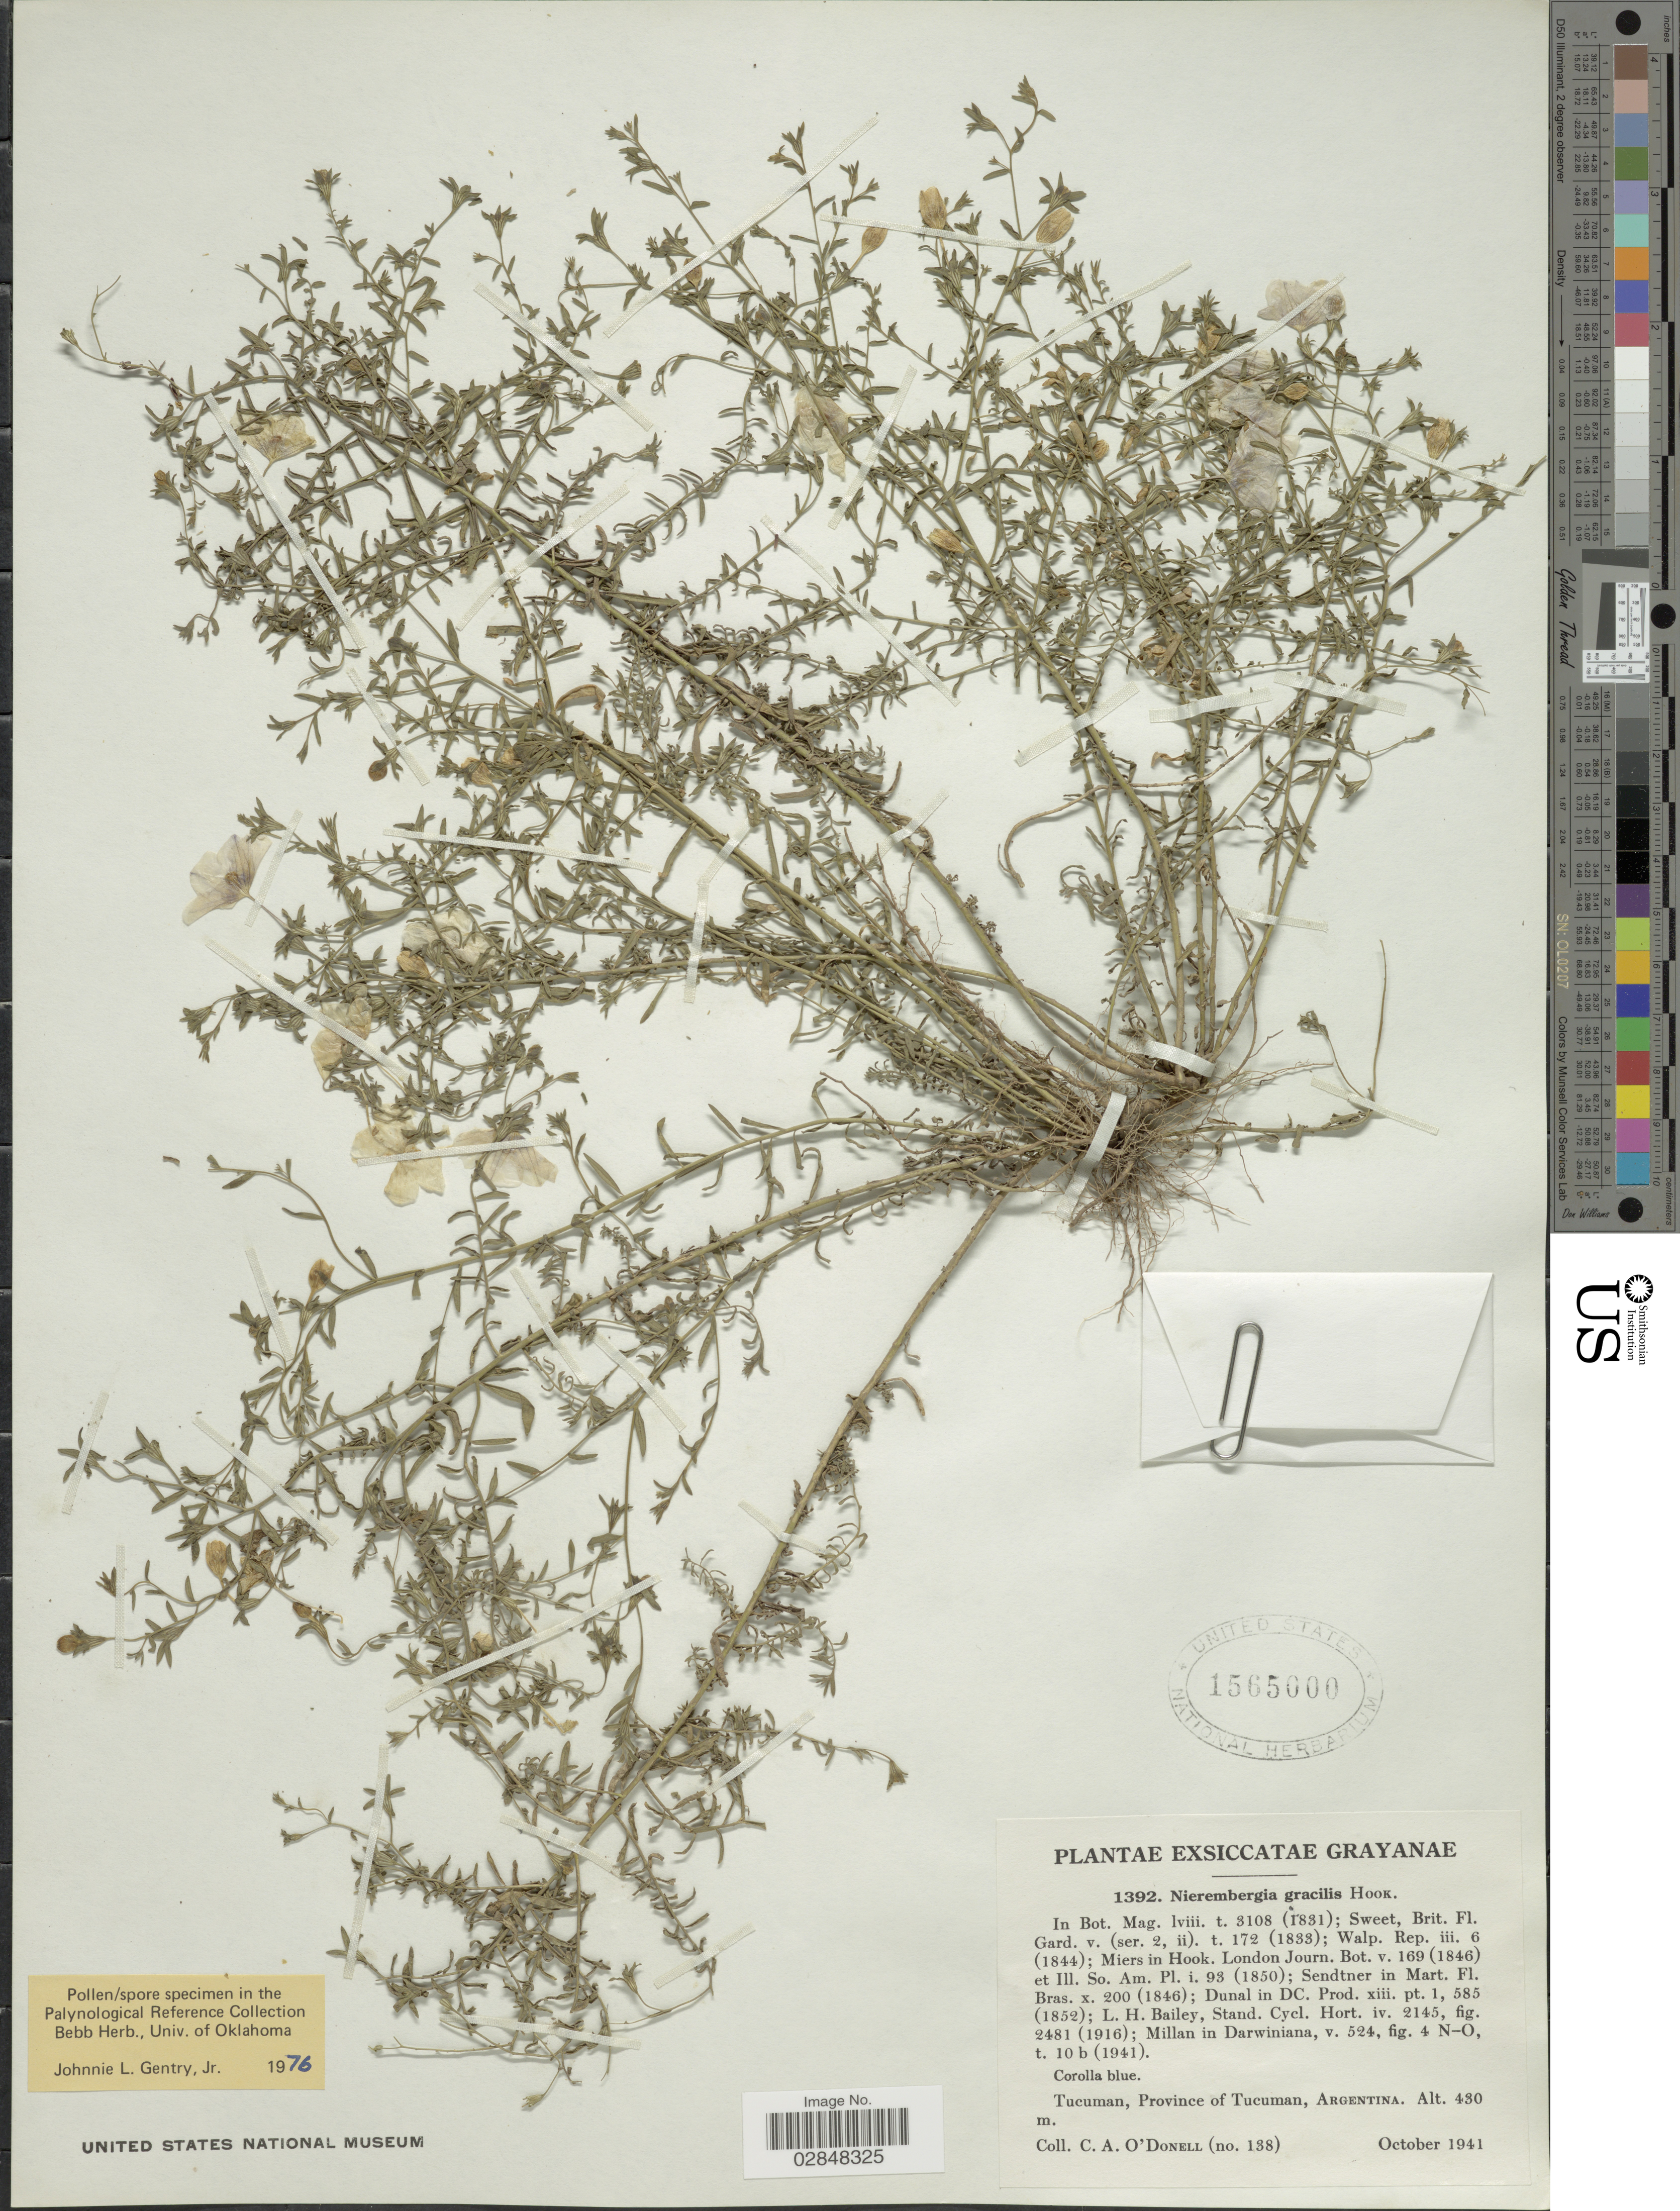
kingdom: Plantae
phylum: Tracheophyta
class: Magnoliopsida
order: Solanales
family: Solanaceae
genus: Nierembergia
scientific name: Nierembergia linariifolia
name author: Graham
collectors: C. O'Donnell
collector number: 138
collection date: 1941-10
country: Argentina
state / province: Tucuman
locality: Tucuman.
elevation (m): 430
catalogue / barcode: US 1565000